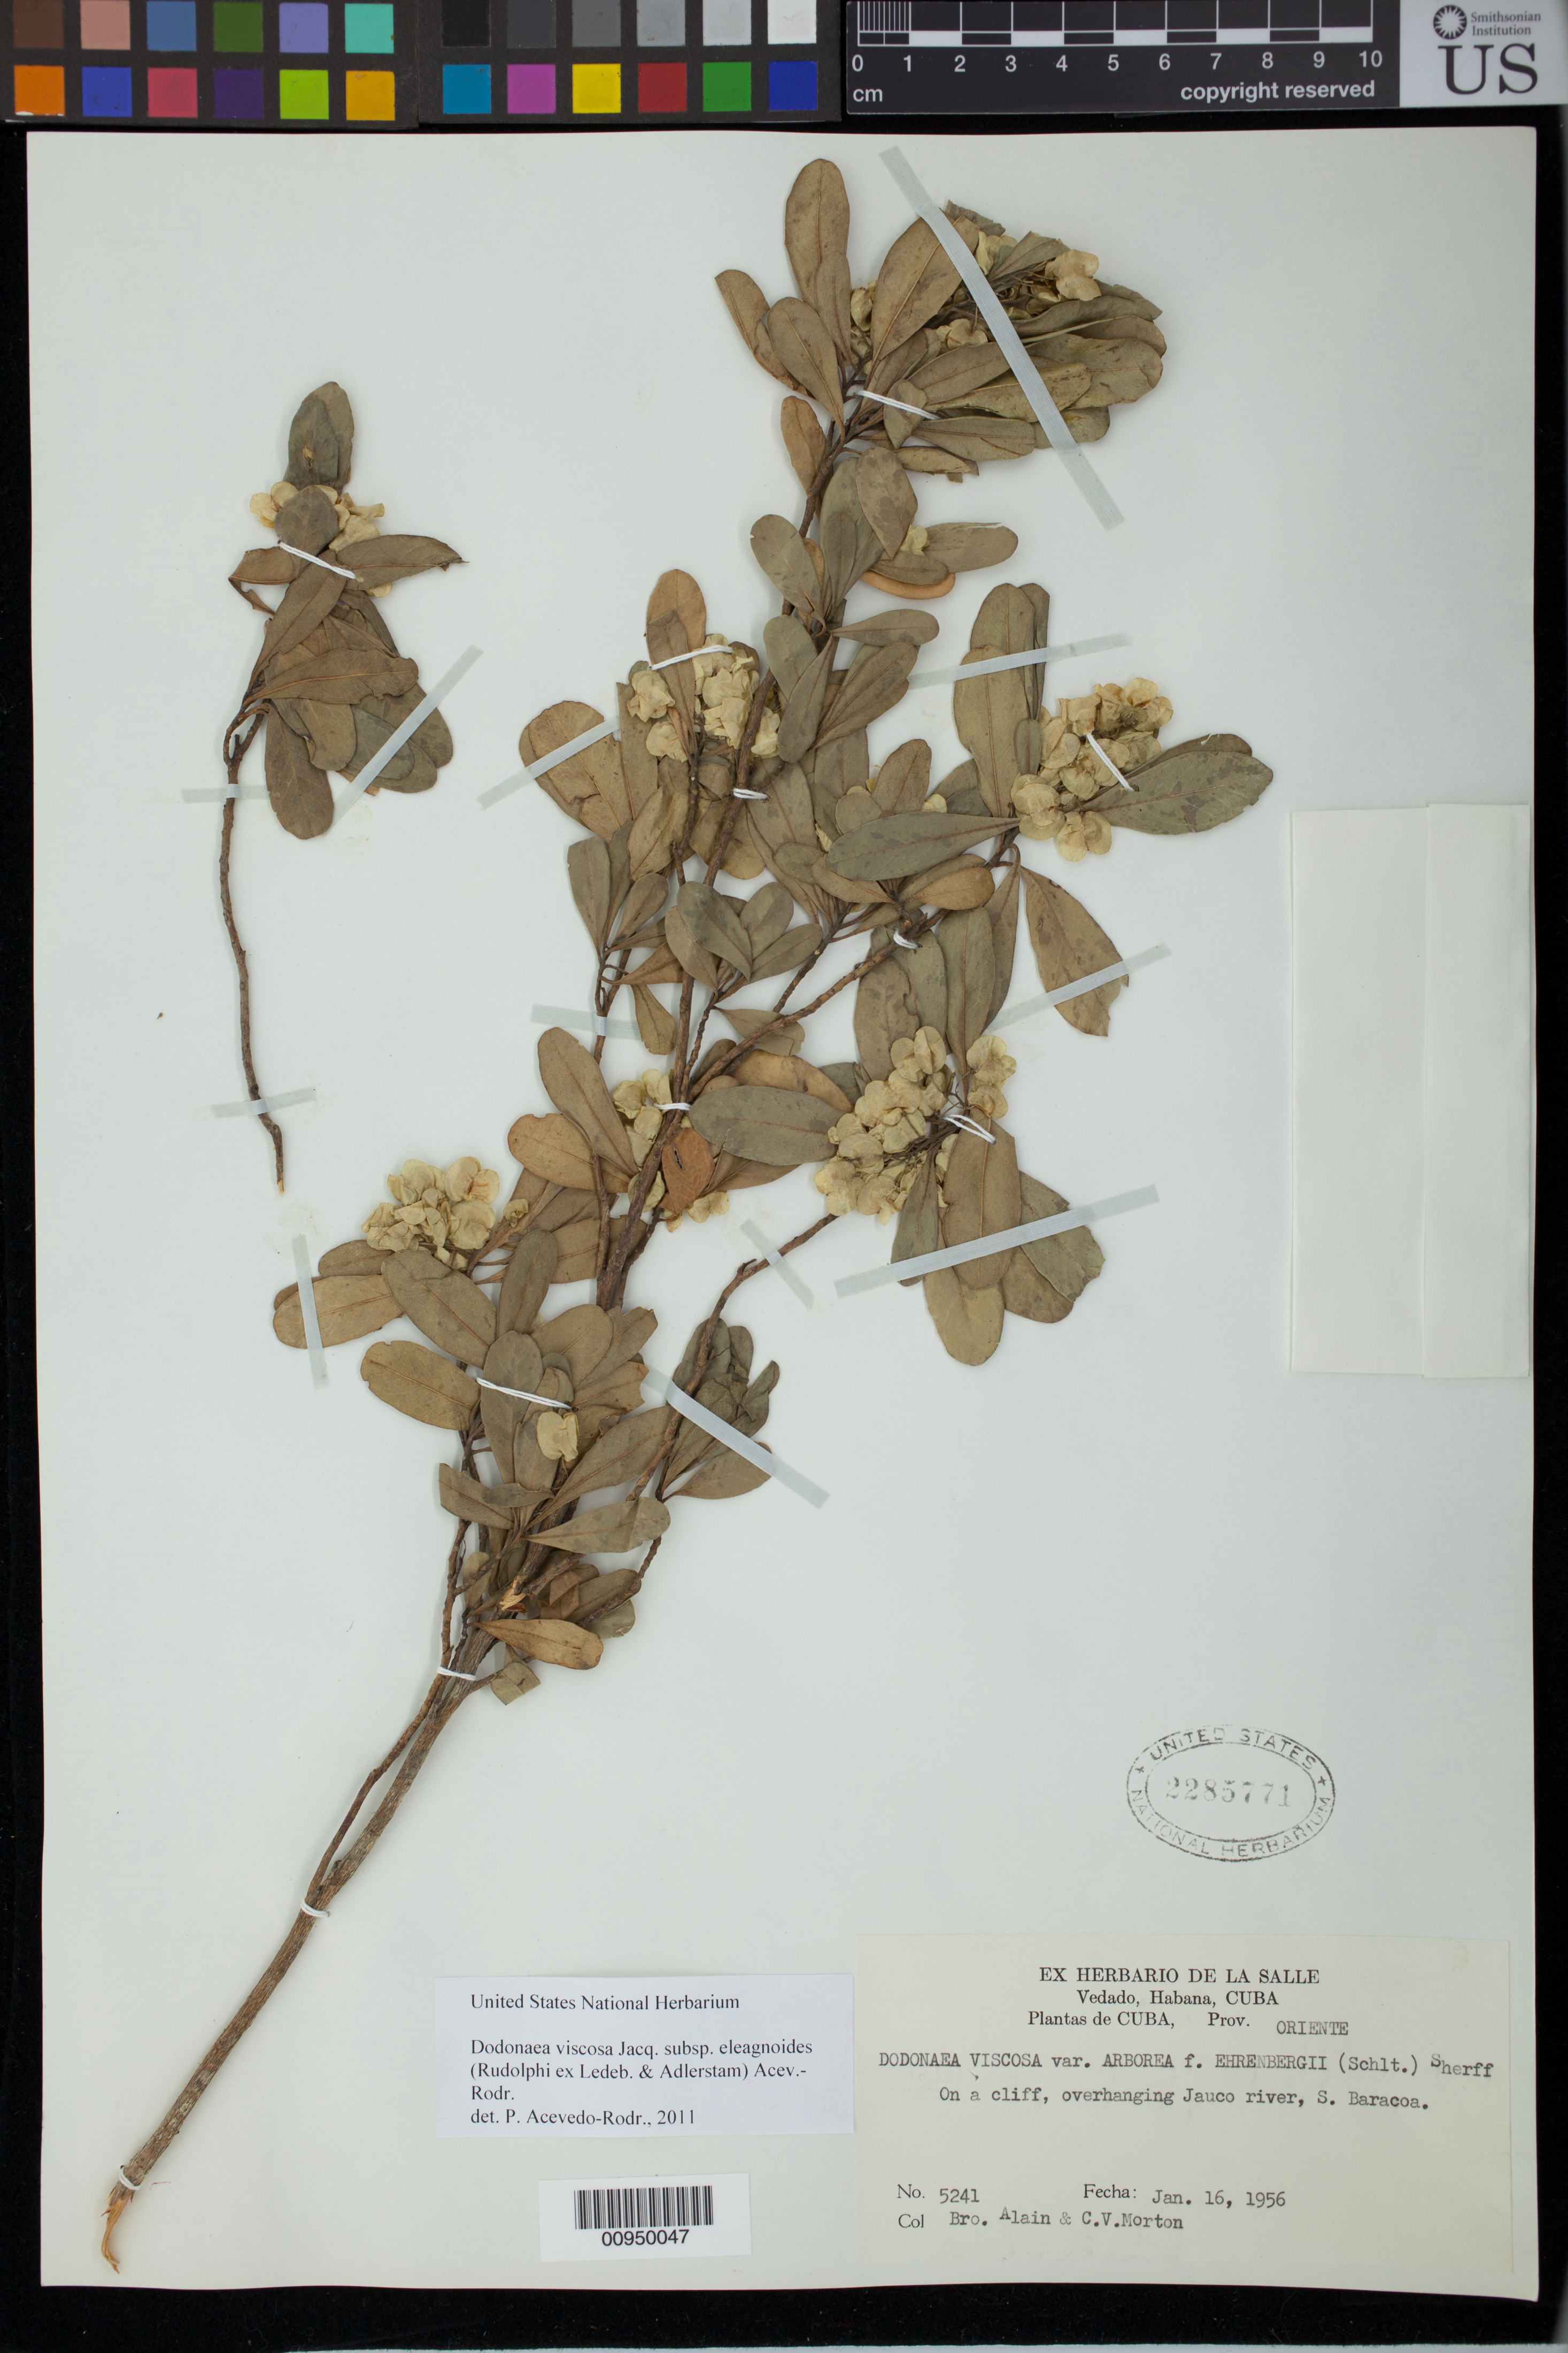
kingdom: Plantae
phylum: Tracheophyta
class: Magnoliopsida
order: Sapindales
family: Sapindaceae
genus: Dodonaea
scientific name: Dodonaea elaeagnoides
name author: Rudolph ex Ledeb. & Adlerstam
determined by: Acevedo-Rodríguez, P., (BOT), Smithsonian Institution - National Museum of Natural History (UNITED STATES)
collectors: A. H. Liogier & C. V. Morton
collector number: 5241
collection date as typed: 16 Feb 1956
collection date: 1956-02-16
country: Cuba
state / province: Guantanamo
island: Cuba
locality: Cliff overhaning Jauco River, S Baracoa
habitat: On a cliff overhanging river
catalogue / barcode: US 2285771